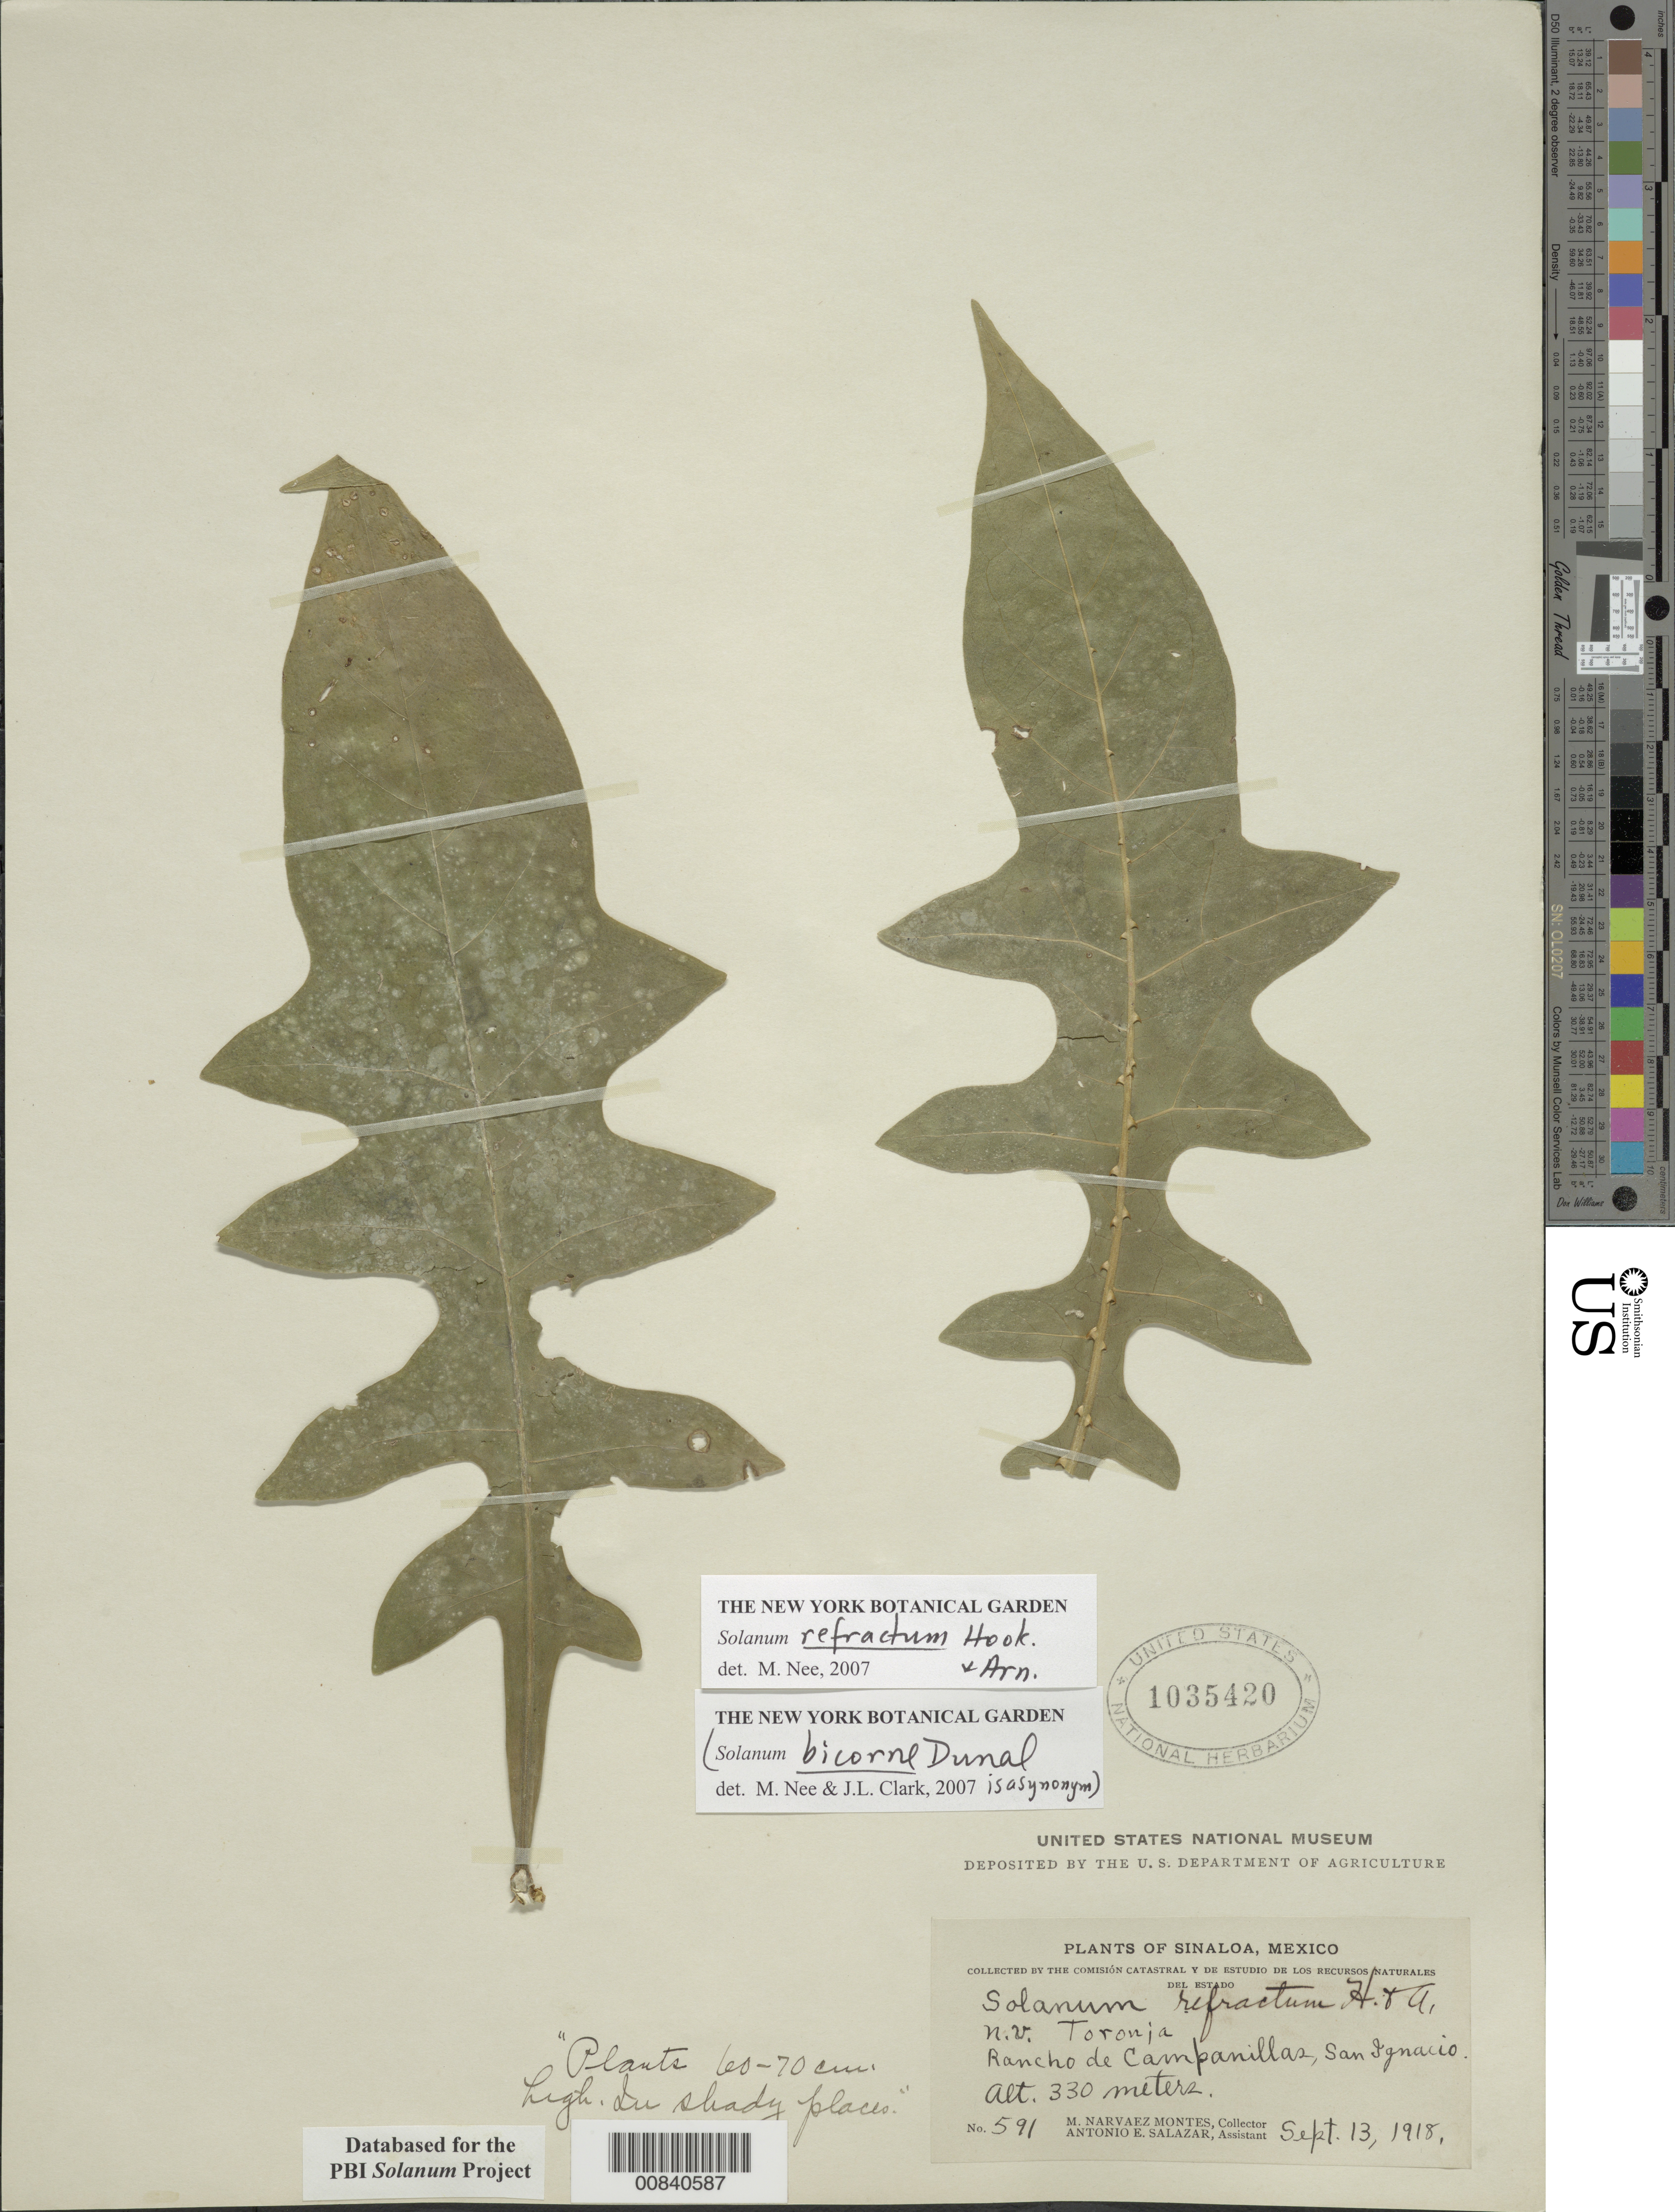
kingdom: Plantae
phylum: Tracheophyta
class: Magnoliopsida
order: Solanales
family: Solanaceae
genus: Solanum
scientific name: Solanum bicorne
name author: Dunal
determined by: Clark, J. L., (SEL), The Marie Selby Botanical Garden (UNITED STATES)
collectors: M. Montes & A. E. Salazar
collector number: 591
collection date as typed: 13 Sep 1918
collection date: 1918-09-13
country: Mexico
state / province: Sinaloa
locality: Plants of Sinaloa. Rancho de Campanillas, San Ignacio.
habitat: In shady places.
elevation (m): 330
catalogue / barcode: US 1035420